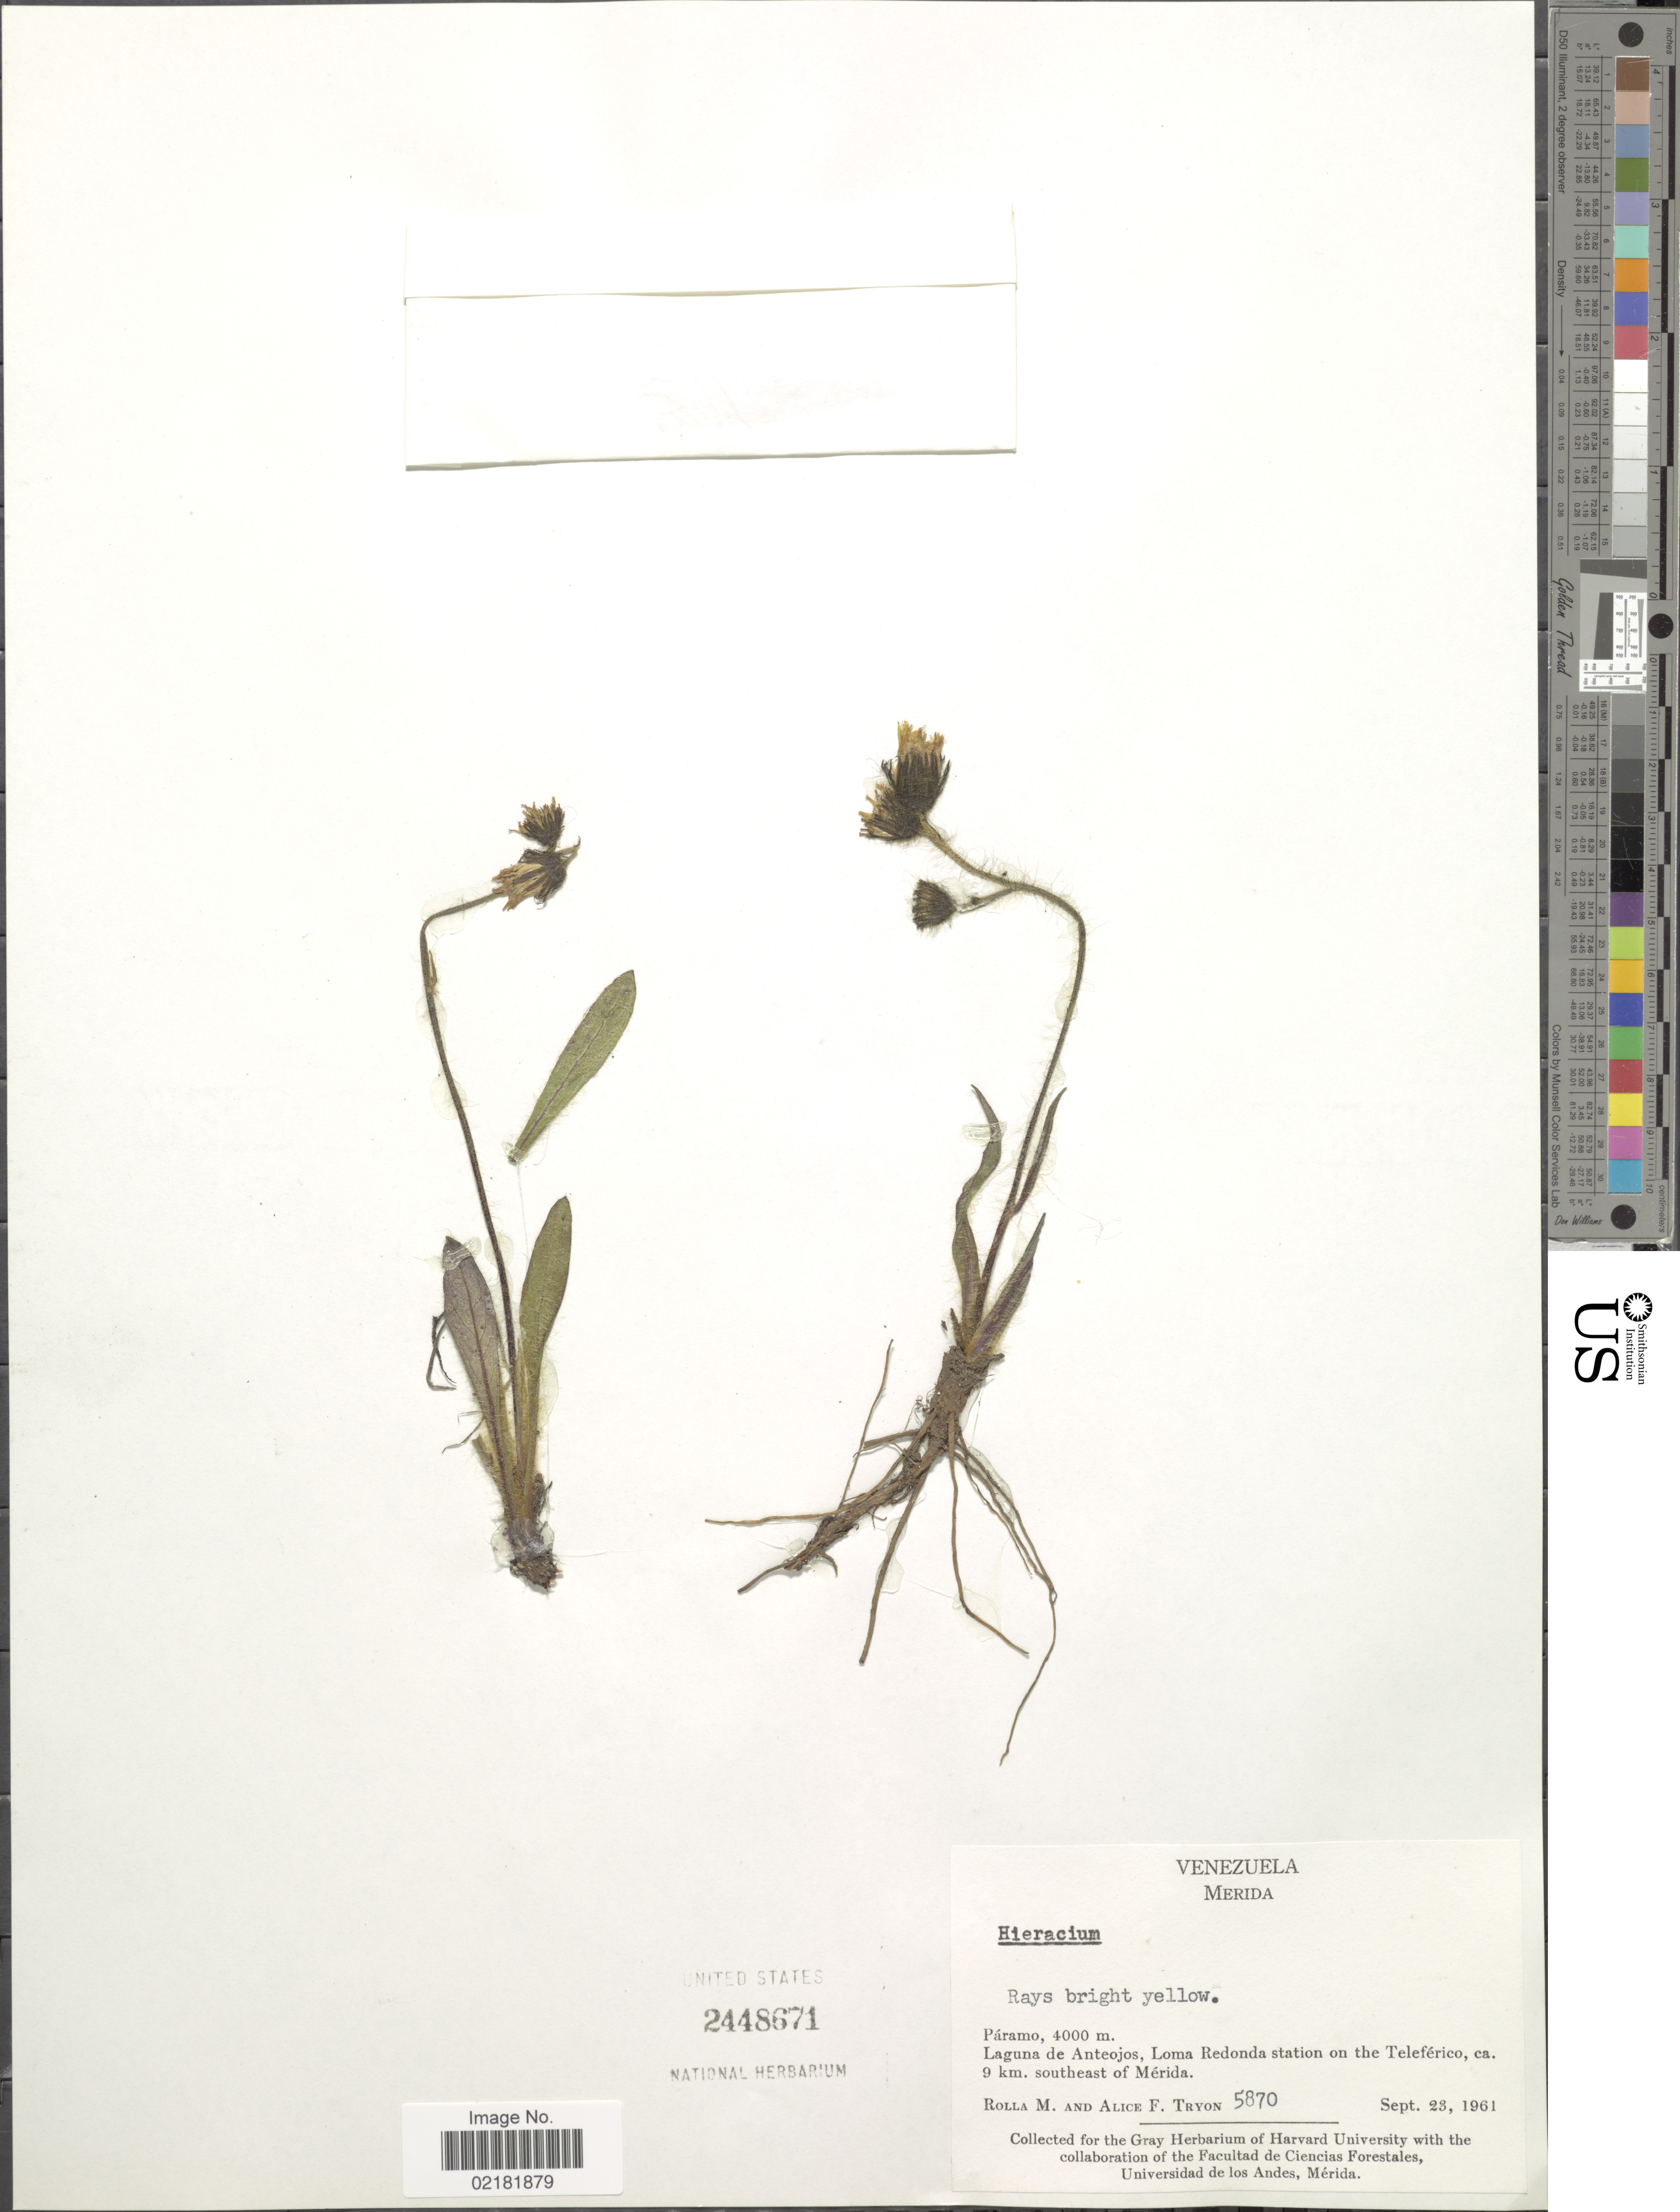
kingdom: Plantae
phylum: Tracheophyta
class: Magnoliopsida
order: Asterales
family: Asteraceae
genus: Hieracium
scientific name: Hieracium repandulare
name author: Druce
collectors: R. M. Tryon & A. F. Tryon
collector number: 5870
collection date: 1961-09-23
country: Venezuela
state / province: Mérida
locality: Paramo, Laguna de Antejos, Loma Redonda station on the Teleferico, ca. 9 km. southeast of Merida.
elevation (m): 4000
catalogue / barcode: US 2448671